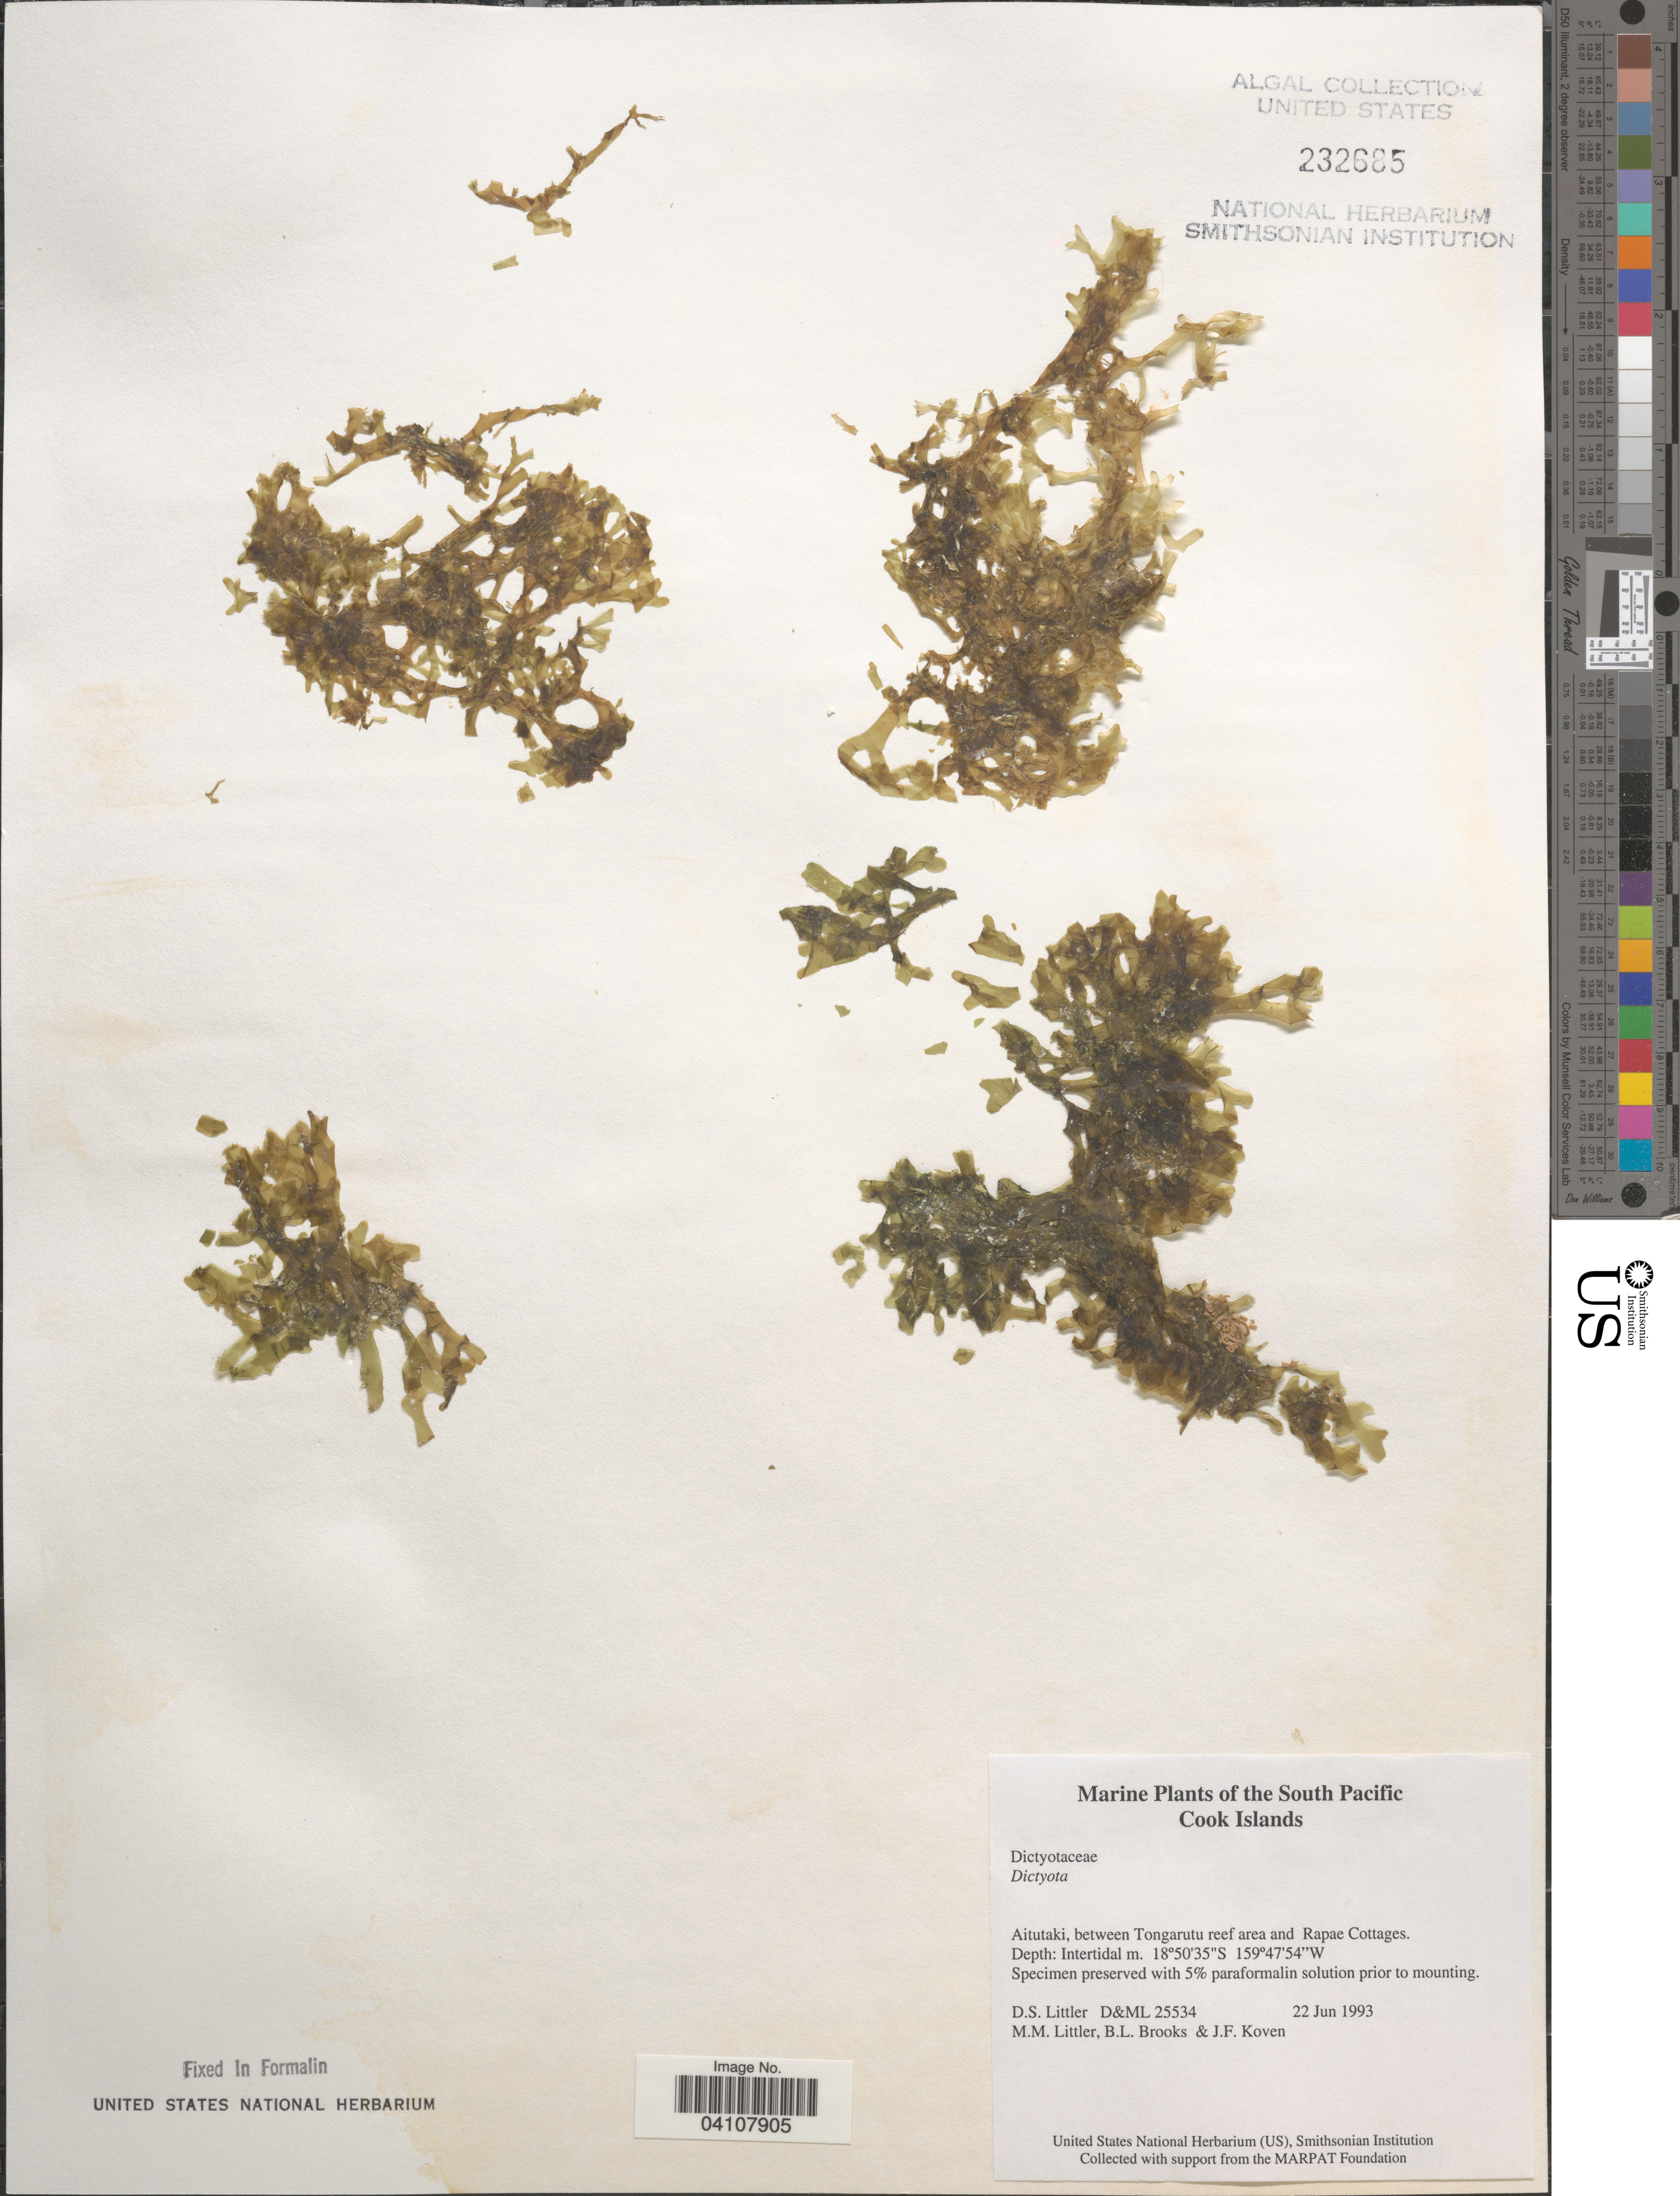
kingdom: Chromista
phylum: Ochrophyta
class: Phaeophyceae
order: Dictyotales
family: Dictyotaceae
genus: Dictyota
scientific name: Dictyota sp.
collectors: D. S. Littler, B. Brooks & J. Koven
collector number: D&ML25534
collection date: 1993-06-22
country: Cook Islands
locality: The South Pacific. Aitutaki, between Tongarutu reef area and Rapae Cottages.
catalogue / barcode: US 232685